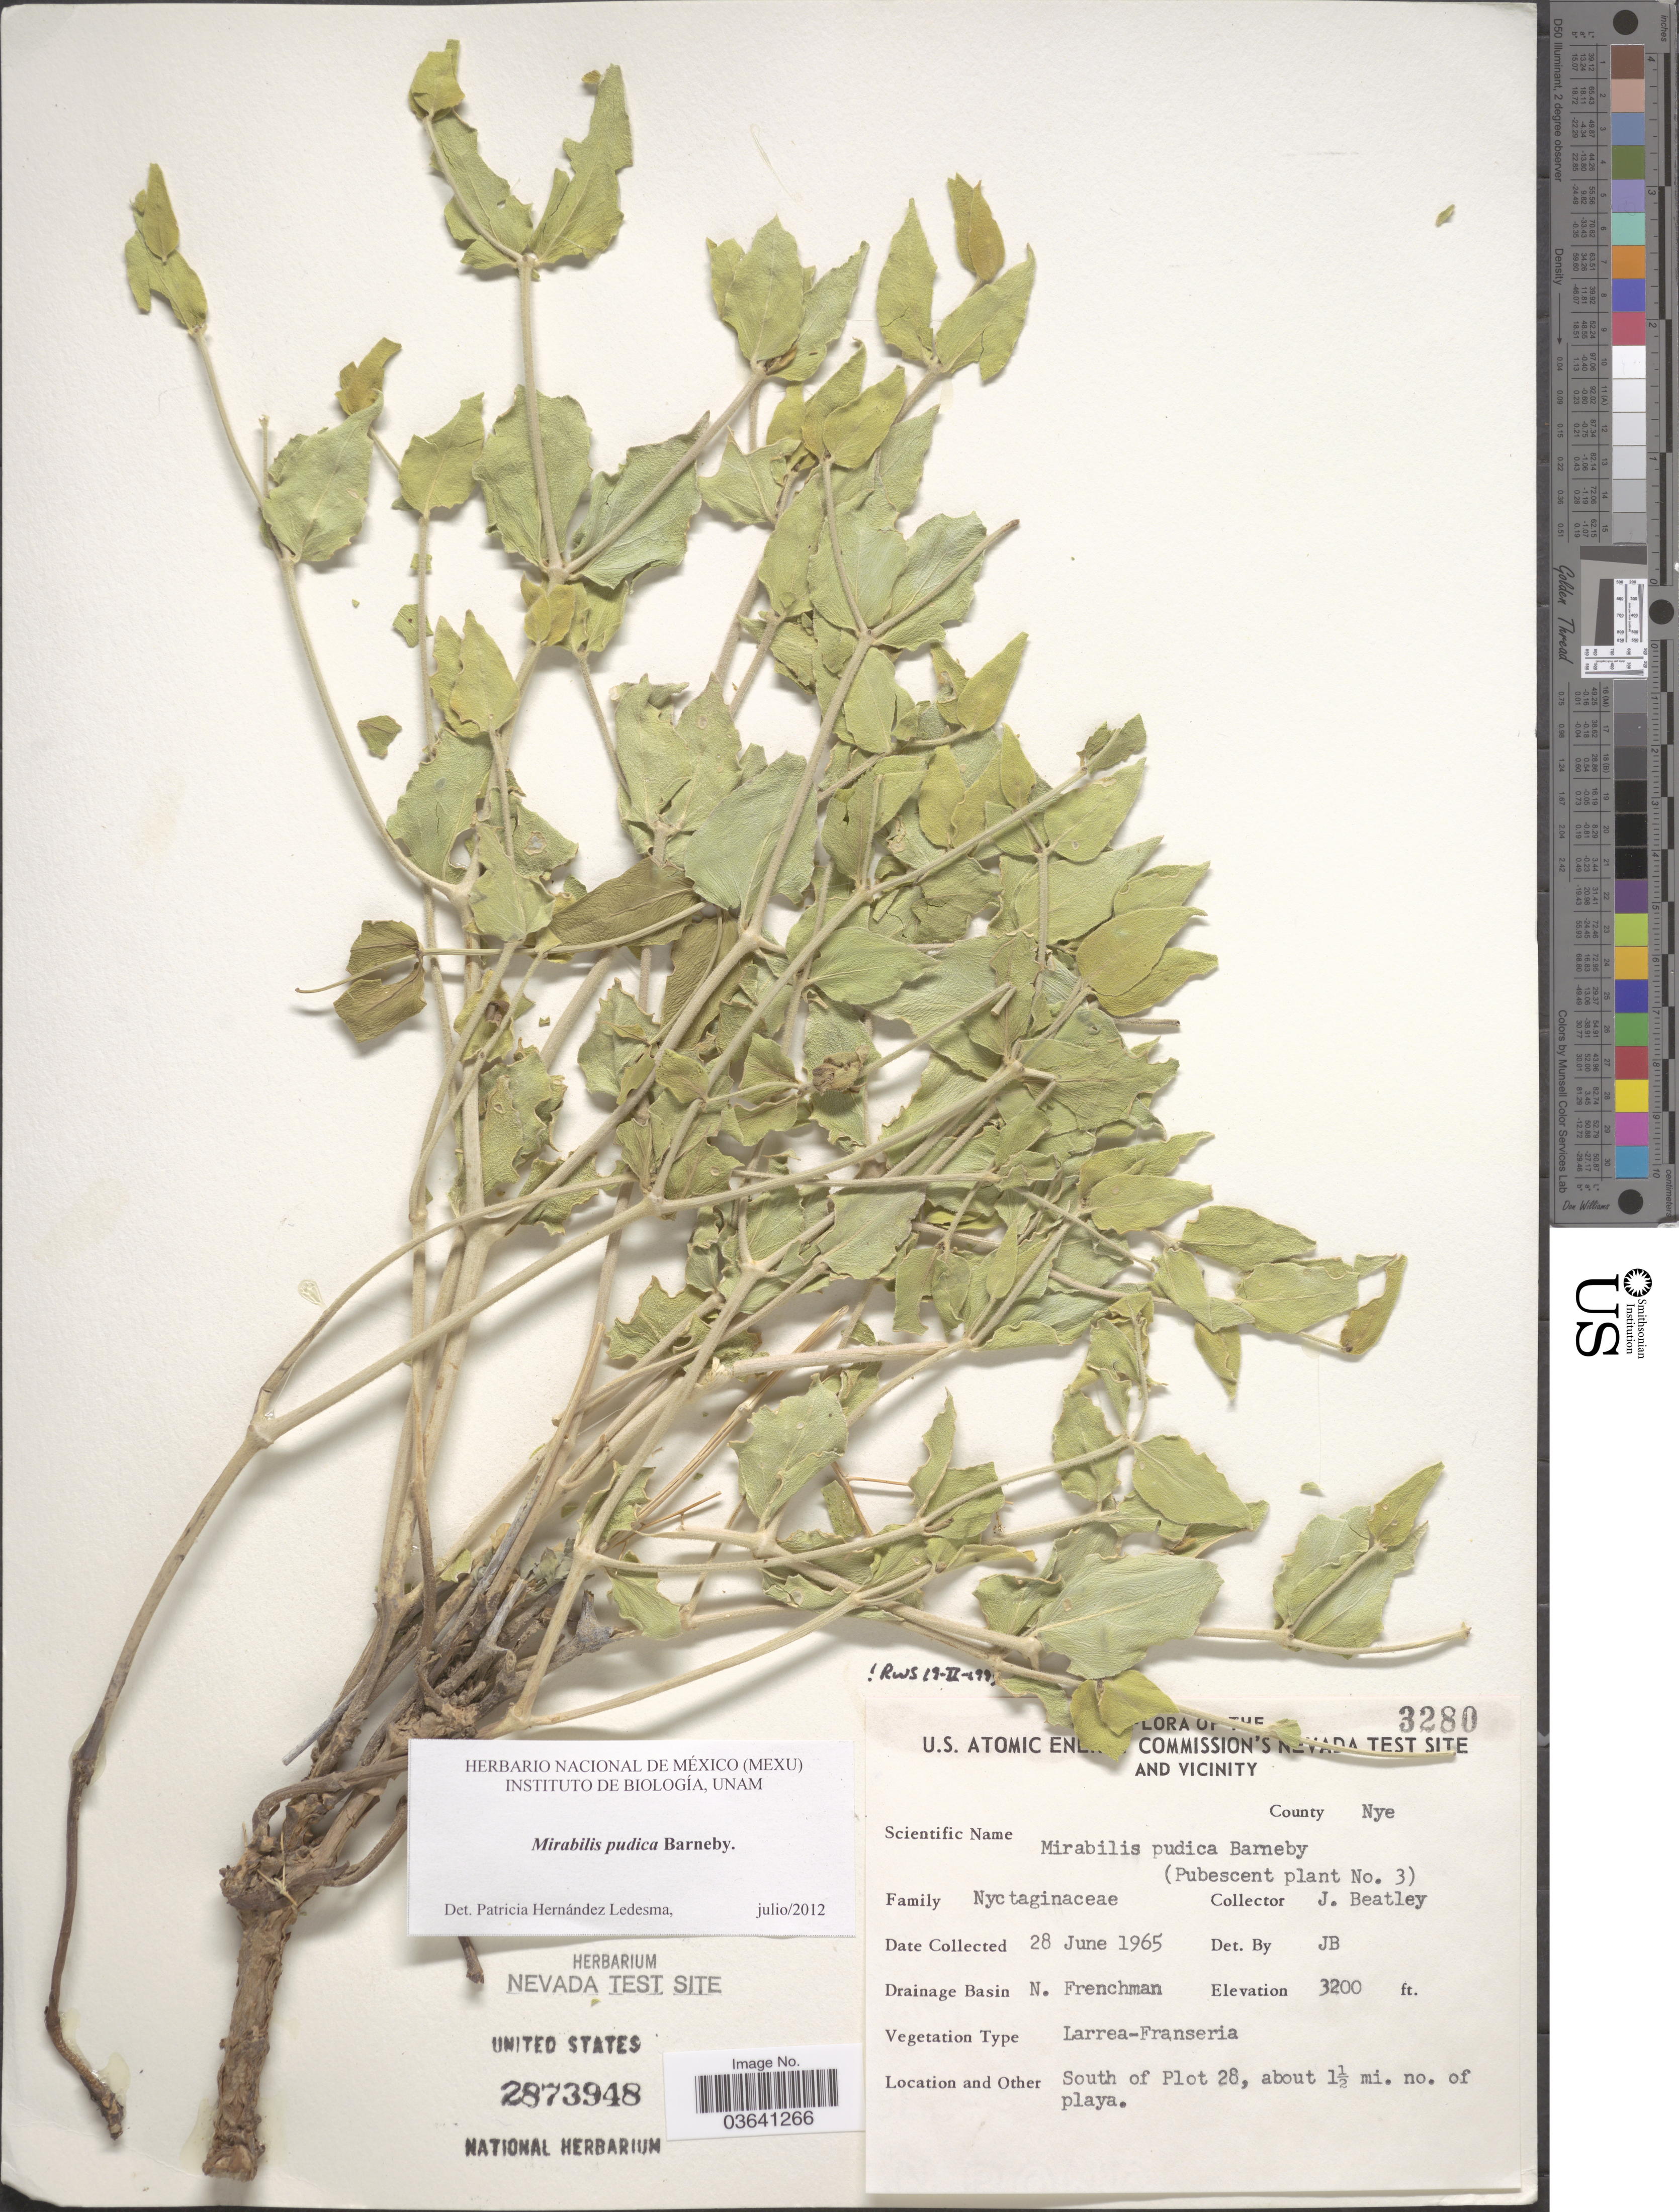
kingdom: Plantae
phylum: Tracheophyta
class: Magnoliopsida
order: Caryophyllales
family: Nyctaginaceae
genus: Mirabilis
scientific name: Mirabilis pudica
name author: Barneby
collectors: J. C. Beatley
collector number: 3280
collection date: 1965-06-28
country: United States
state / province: Nevada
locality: U.S. Atomic Energy Commission's Nevada Test Site and Vicinity. County Nye. Drainage Basin N. Frenchman. South of Plot 28, about 1½ mi. no. of playa.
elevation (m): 975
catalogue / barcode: US 2873948